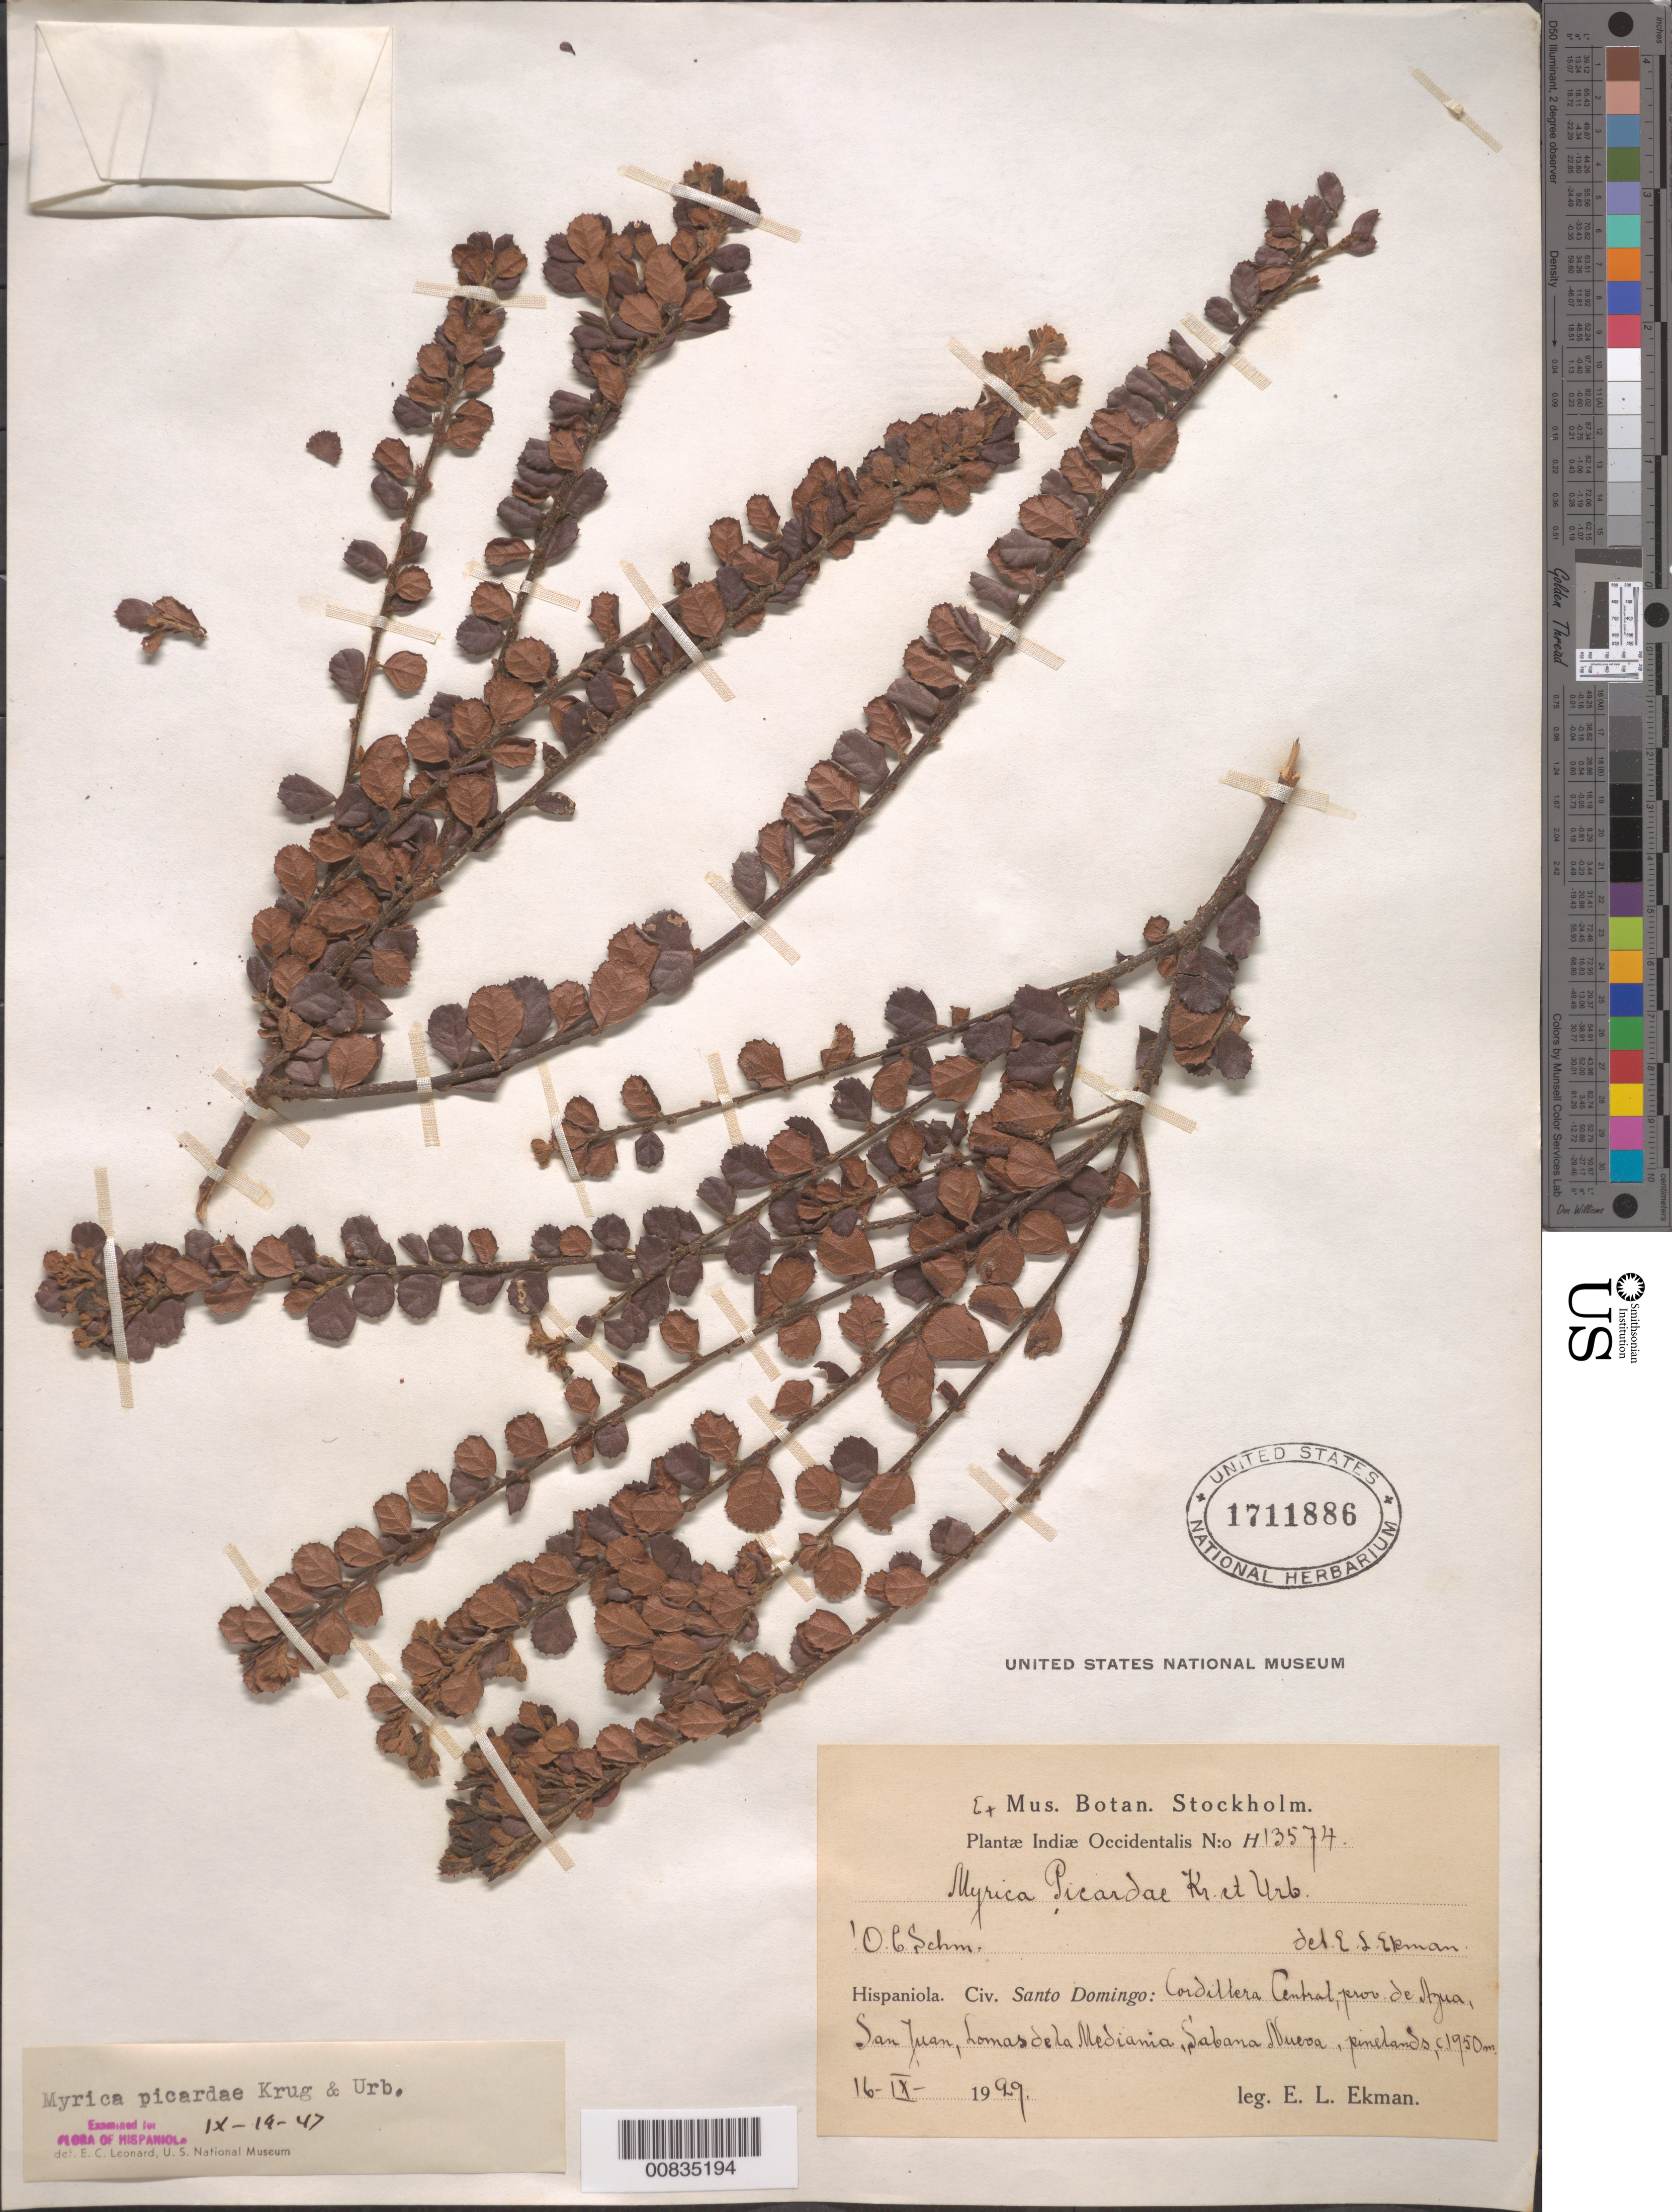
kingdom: Plantae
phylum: Tracheophyta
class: Magnoliopsida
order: Fagales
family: Myricaceae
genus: Morella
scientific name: Morella picardae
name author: (Krug & Urb.) Wilbur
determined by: Strong, Mark T., (BOT), Smithsonian Institution - National Museum of Natural History (UNITED STATES)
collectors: E. L. Ekman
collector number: H 13574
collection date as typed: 16 Sep 1929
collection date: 1929-09-16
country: Dominican Republic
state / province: Azua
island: Hispaniola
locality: Cordillera Central, San Juan, Lomas de la Mediania, Sabana Nueva.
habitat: Pinelands.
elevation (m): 1950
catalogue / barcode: US 1711886